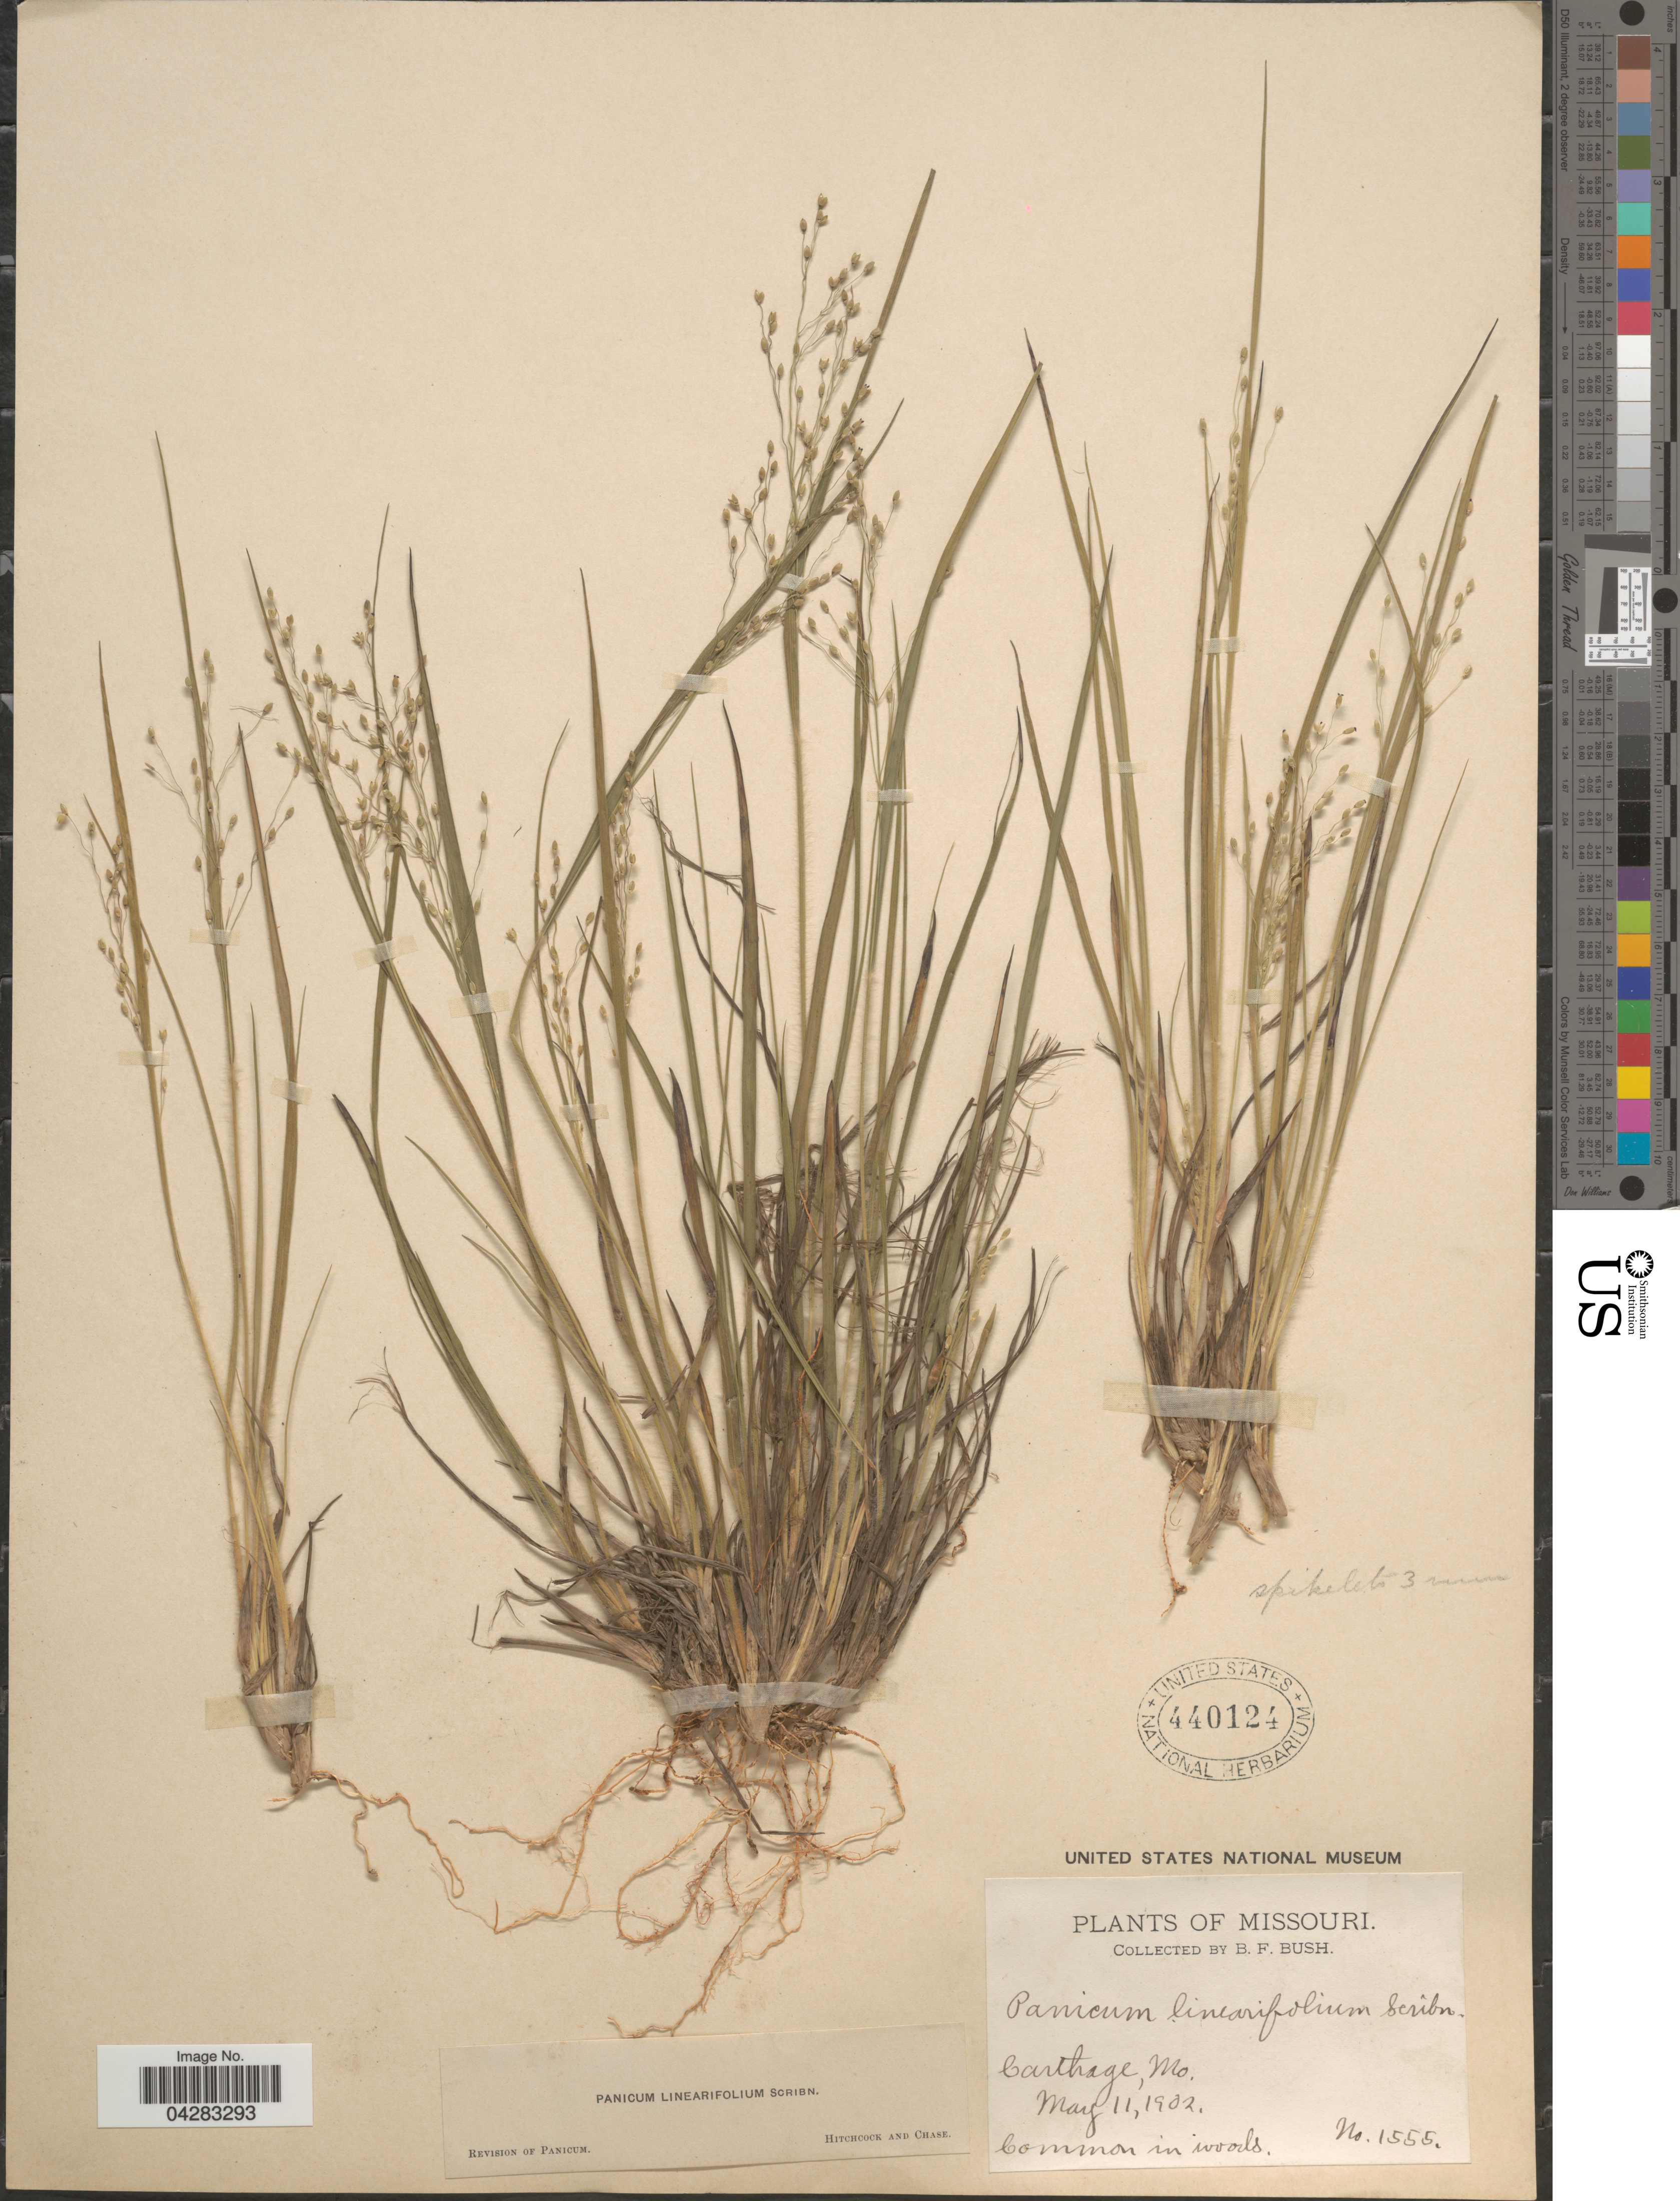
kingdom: Plantae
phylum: Tracheophyta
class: Liliopsida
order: Poales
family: Poaceae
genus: Dichanthelium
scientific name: Dichanthelium linearifolium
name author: (Scribn.) Gould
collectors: B. F. Bush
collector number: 1555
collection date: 1902-05-11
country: United States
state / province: Missouri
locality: Carthage.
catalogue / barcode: US 440124